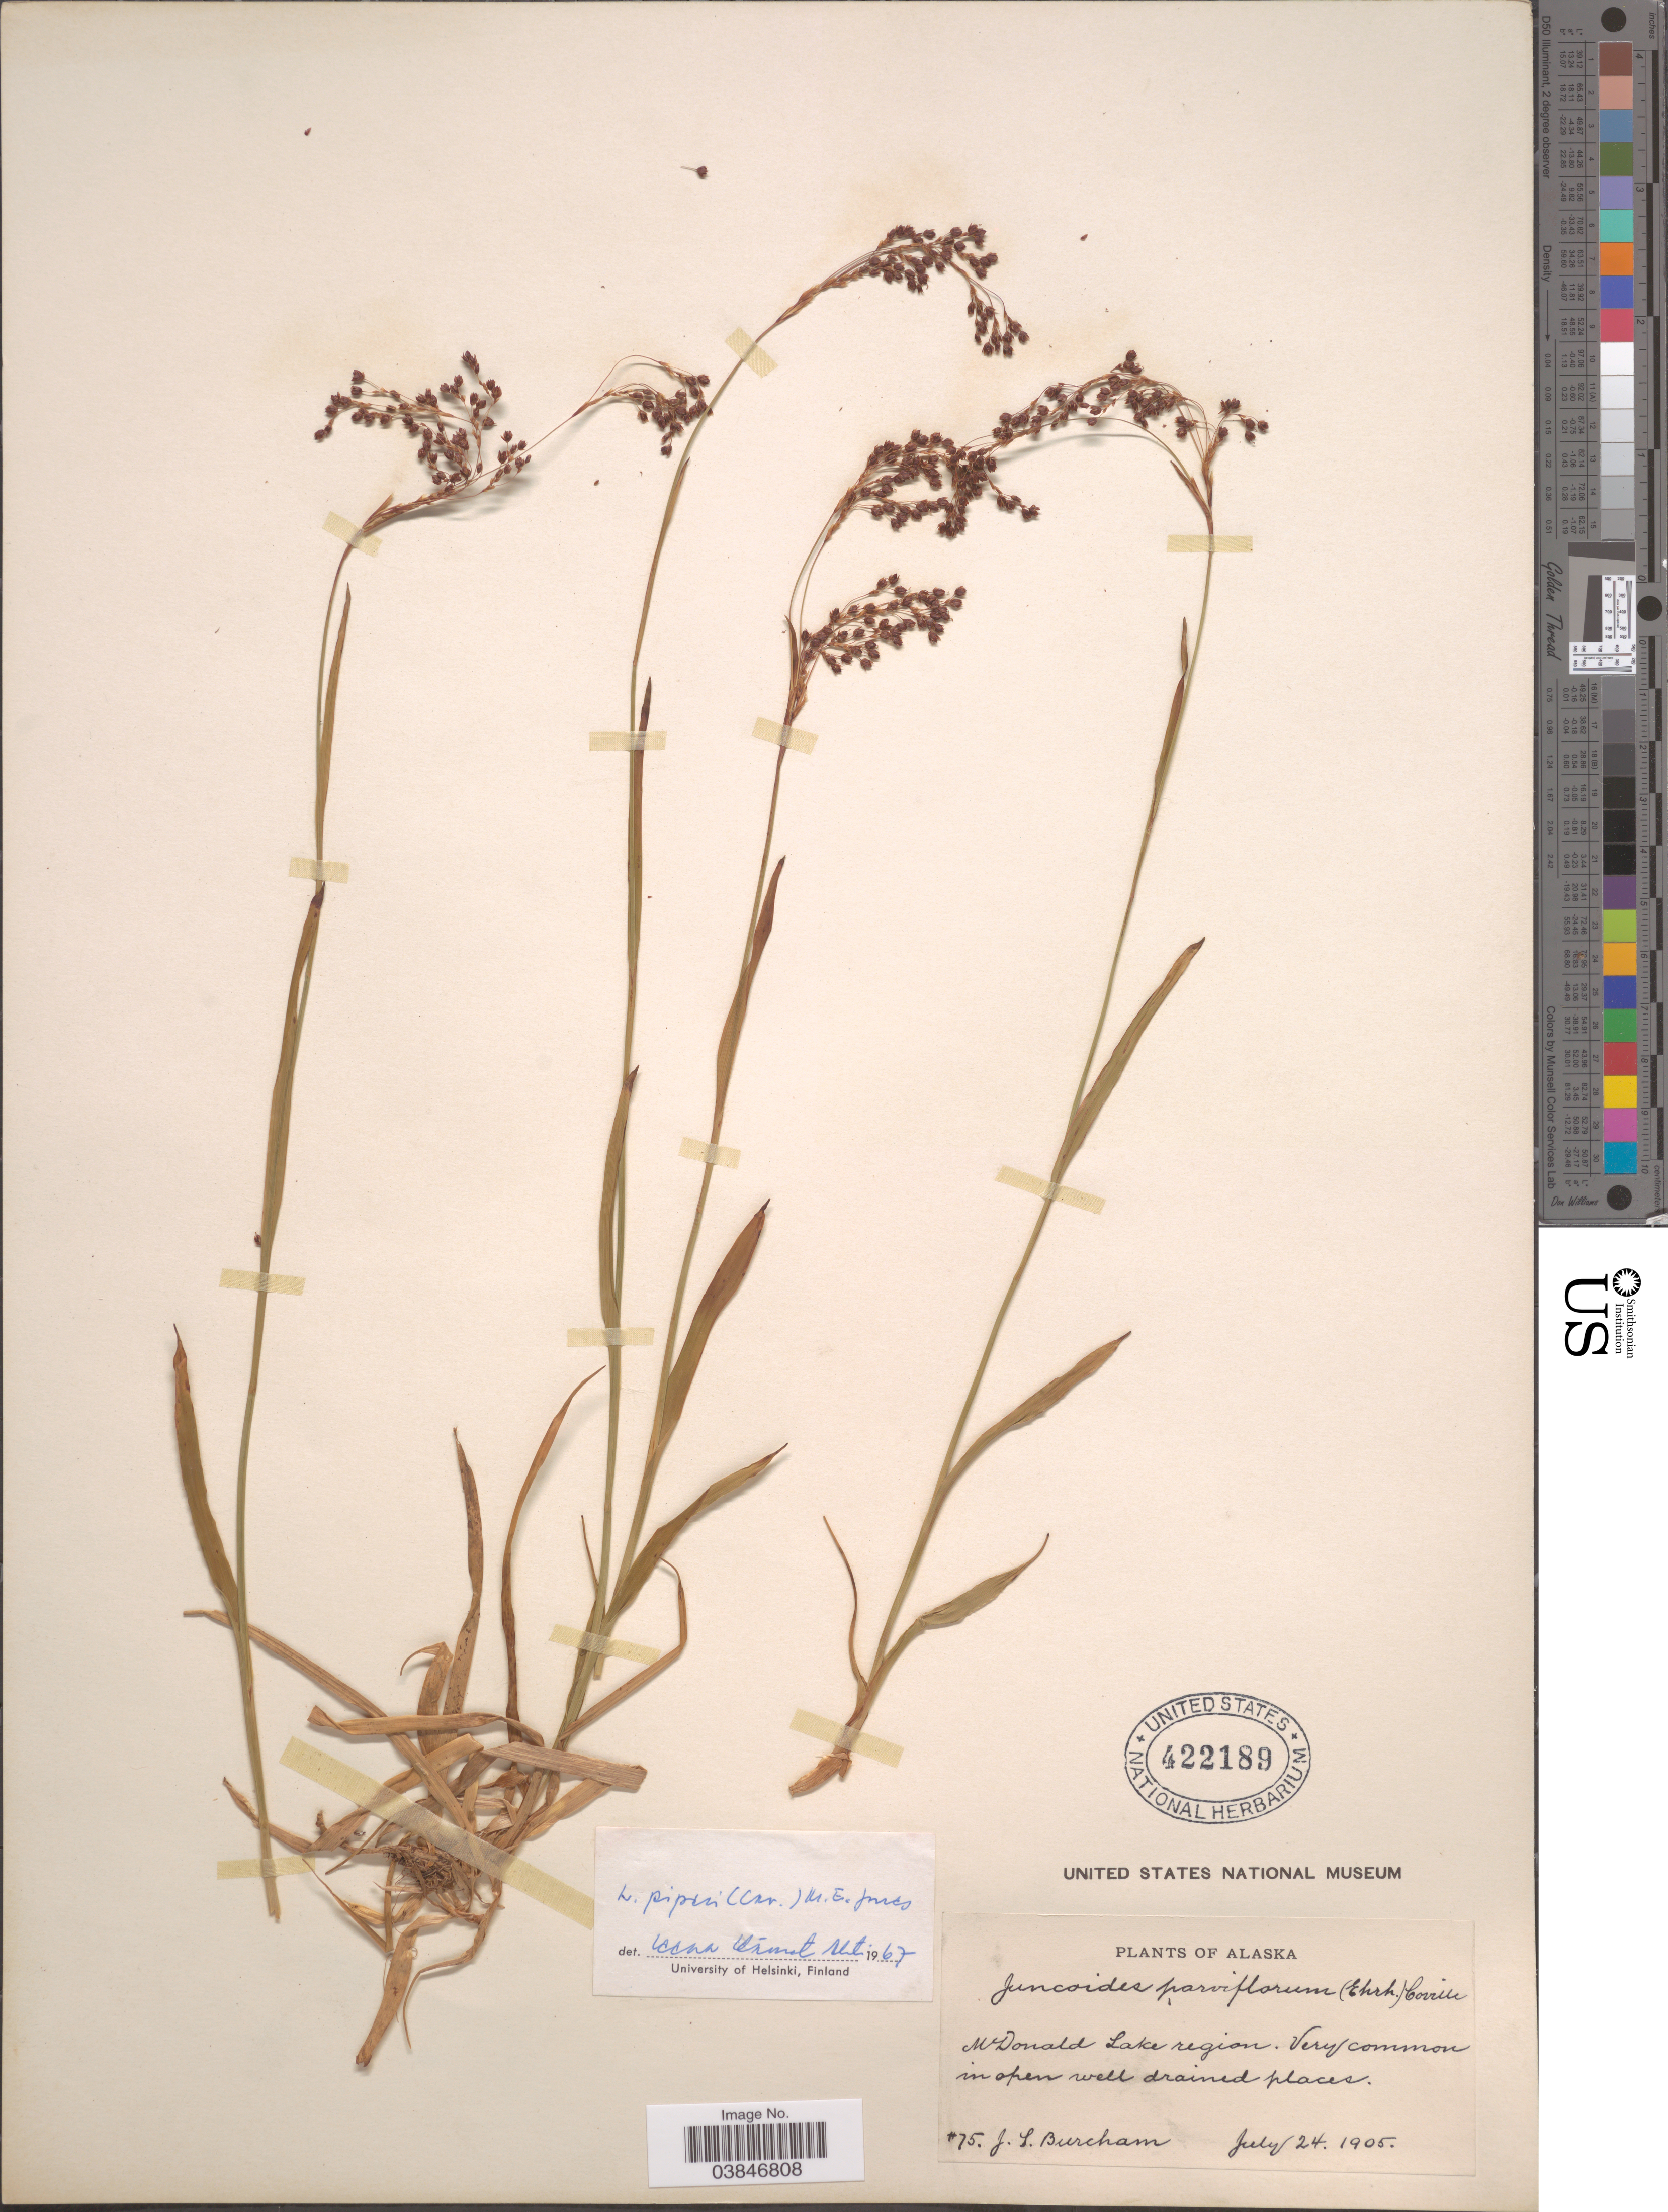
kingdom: Plantae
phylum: Tracheophyta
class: Liliopsida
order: Poales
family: Juncaceae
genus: Luzula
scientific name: Luzula piperi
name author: (Coville) M.E. Jones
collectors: J. Burcham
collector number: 75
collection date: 1905-07-24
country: United States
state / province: Alaska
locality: McDonald Lake region.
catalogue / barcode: US 422189